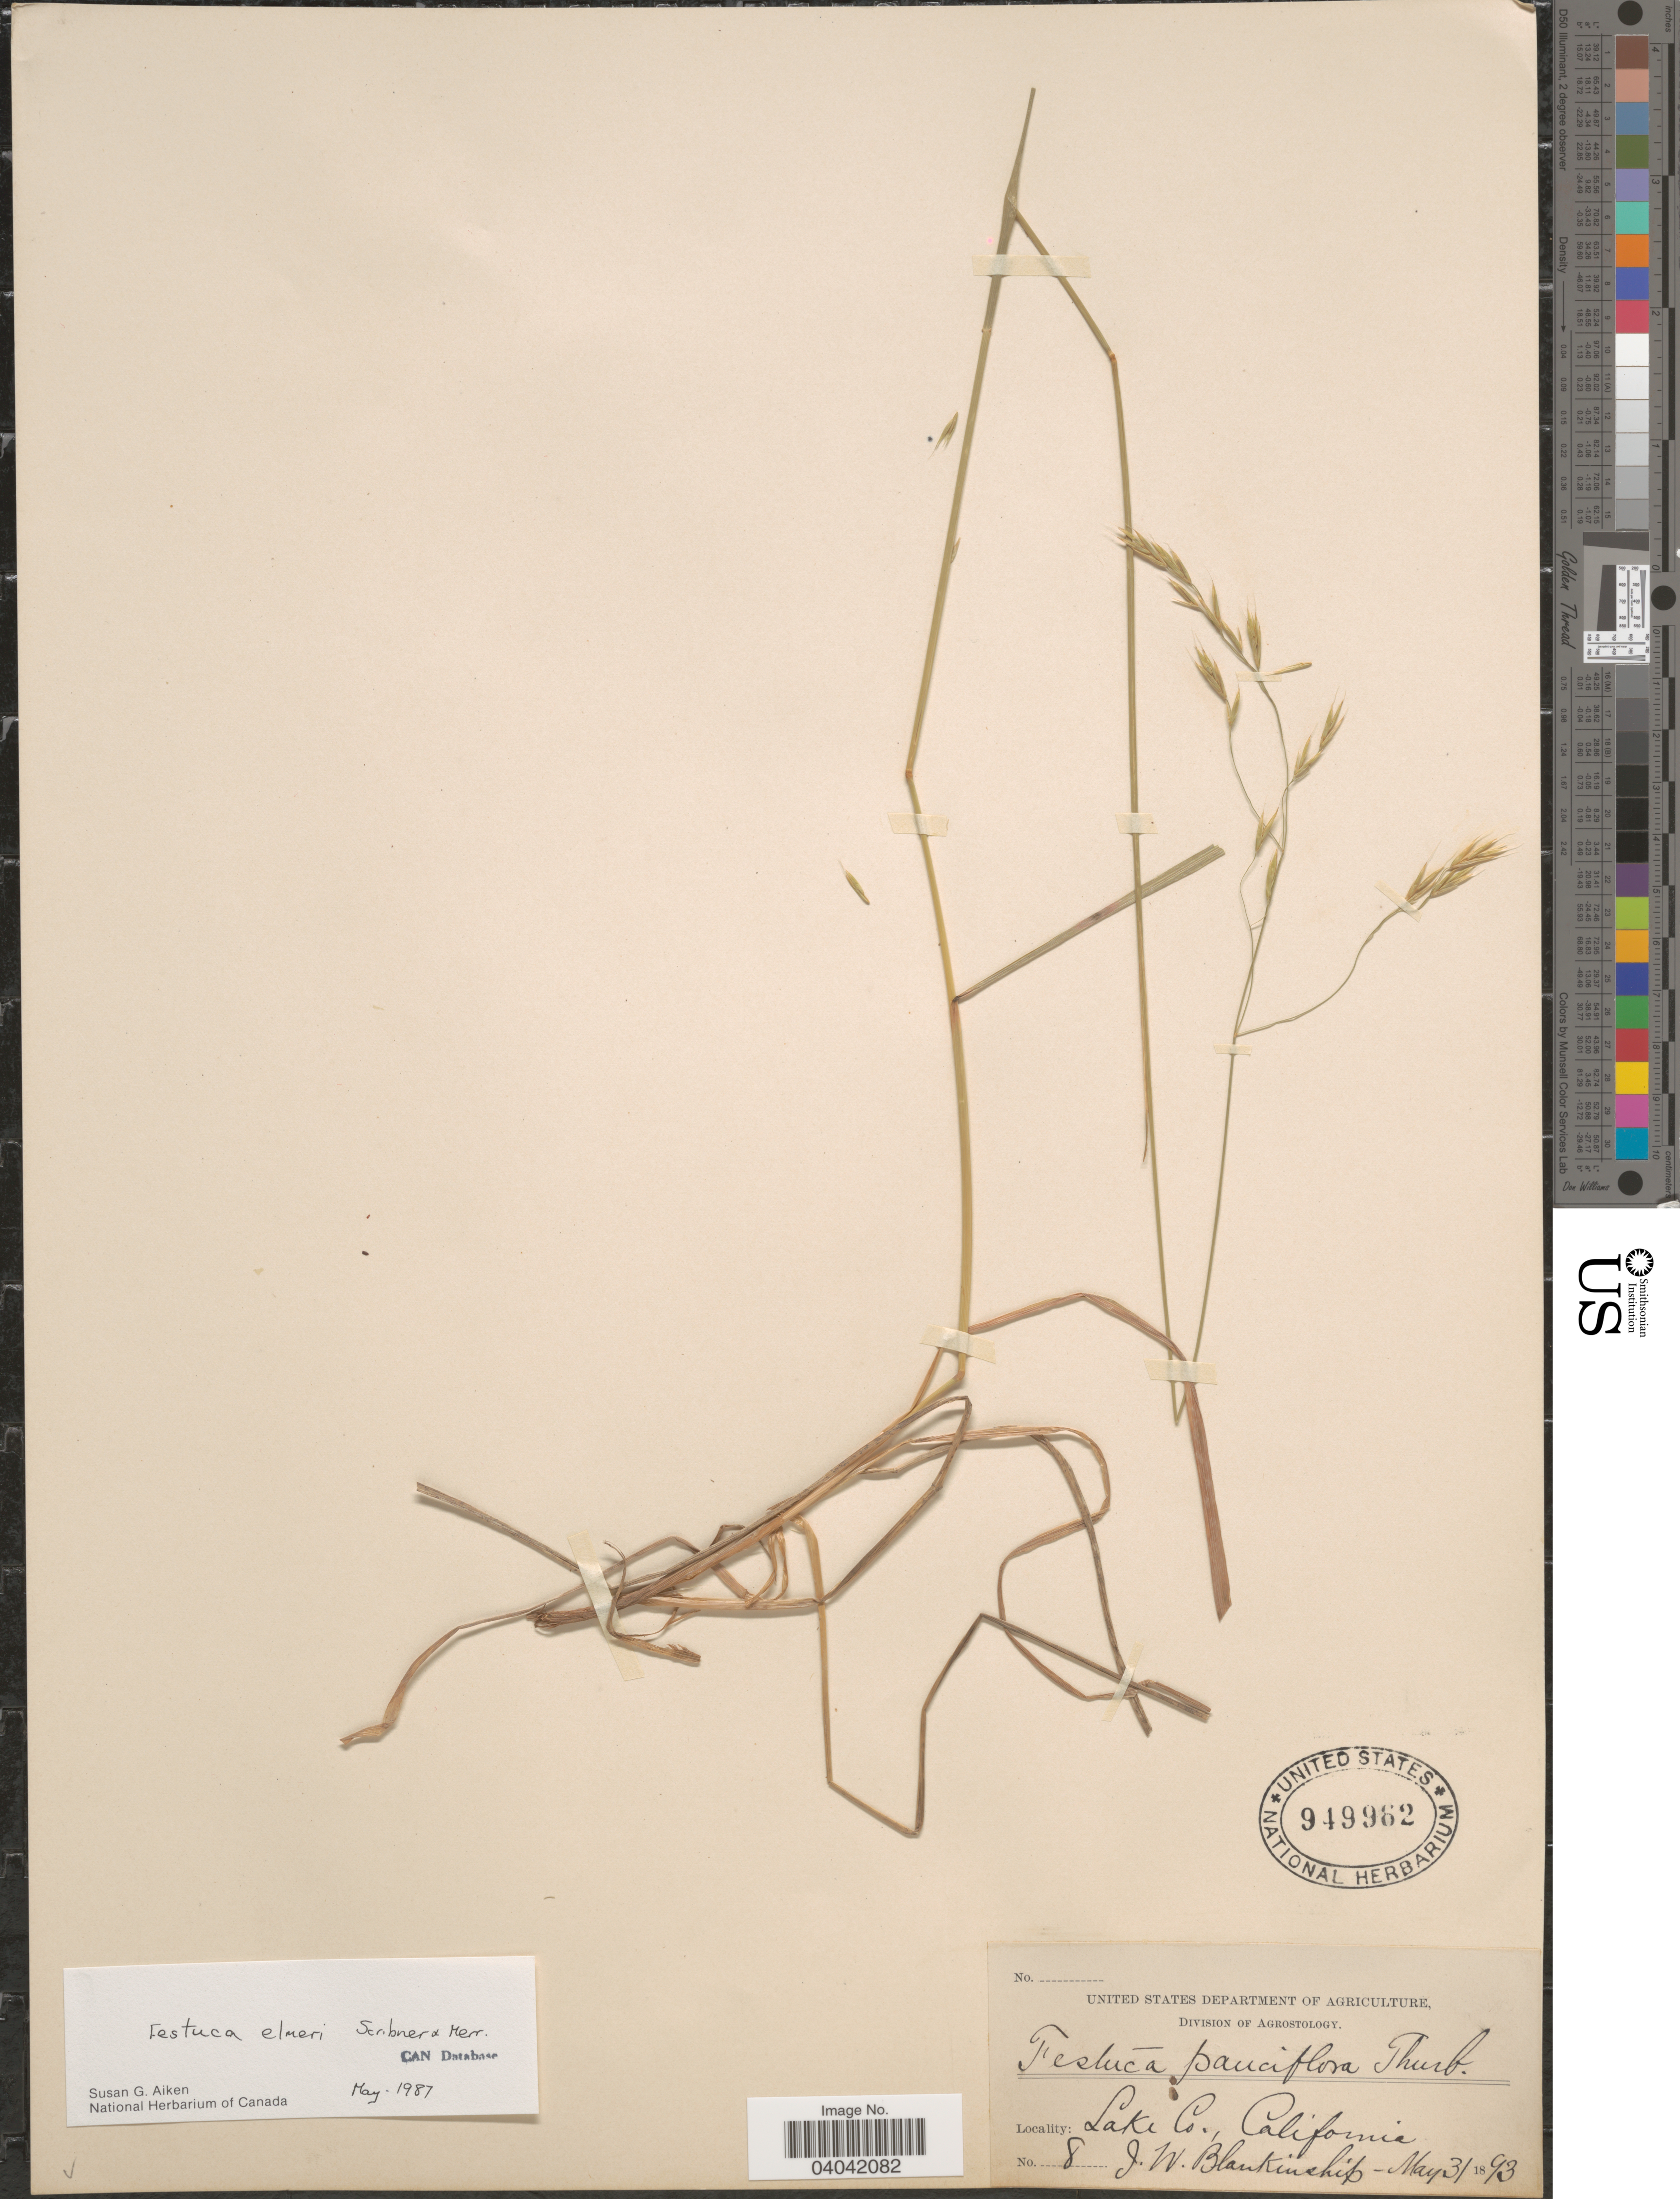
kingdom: Plantae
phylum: Tracheophyta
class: Liliopsida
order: Poales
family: Poaceae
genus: Festuca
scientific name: Festuca elmeri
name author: Scribn. & Merr.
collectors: J. W. Blankinship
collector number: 8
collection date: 1893-05-31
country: United States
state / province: California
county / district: Lake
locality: Lake Co.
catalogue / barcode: US 949962